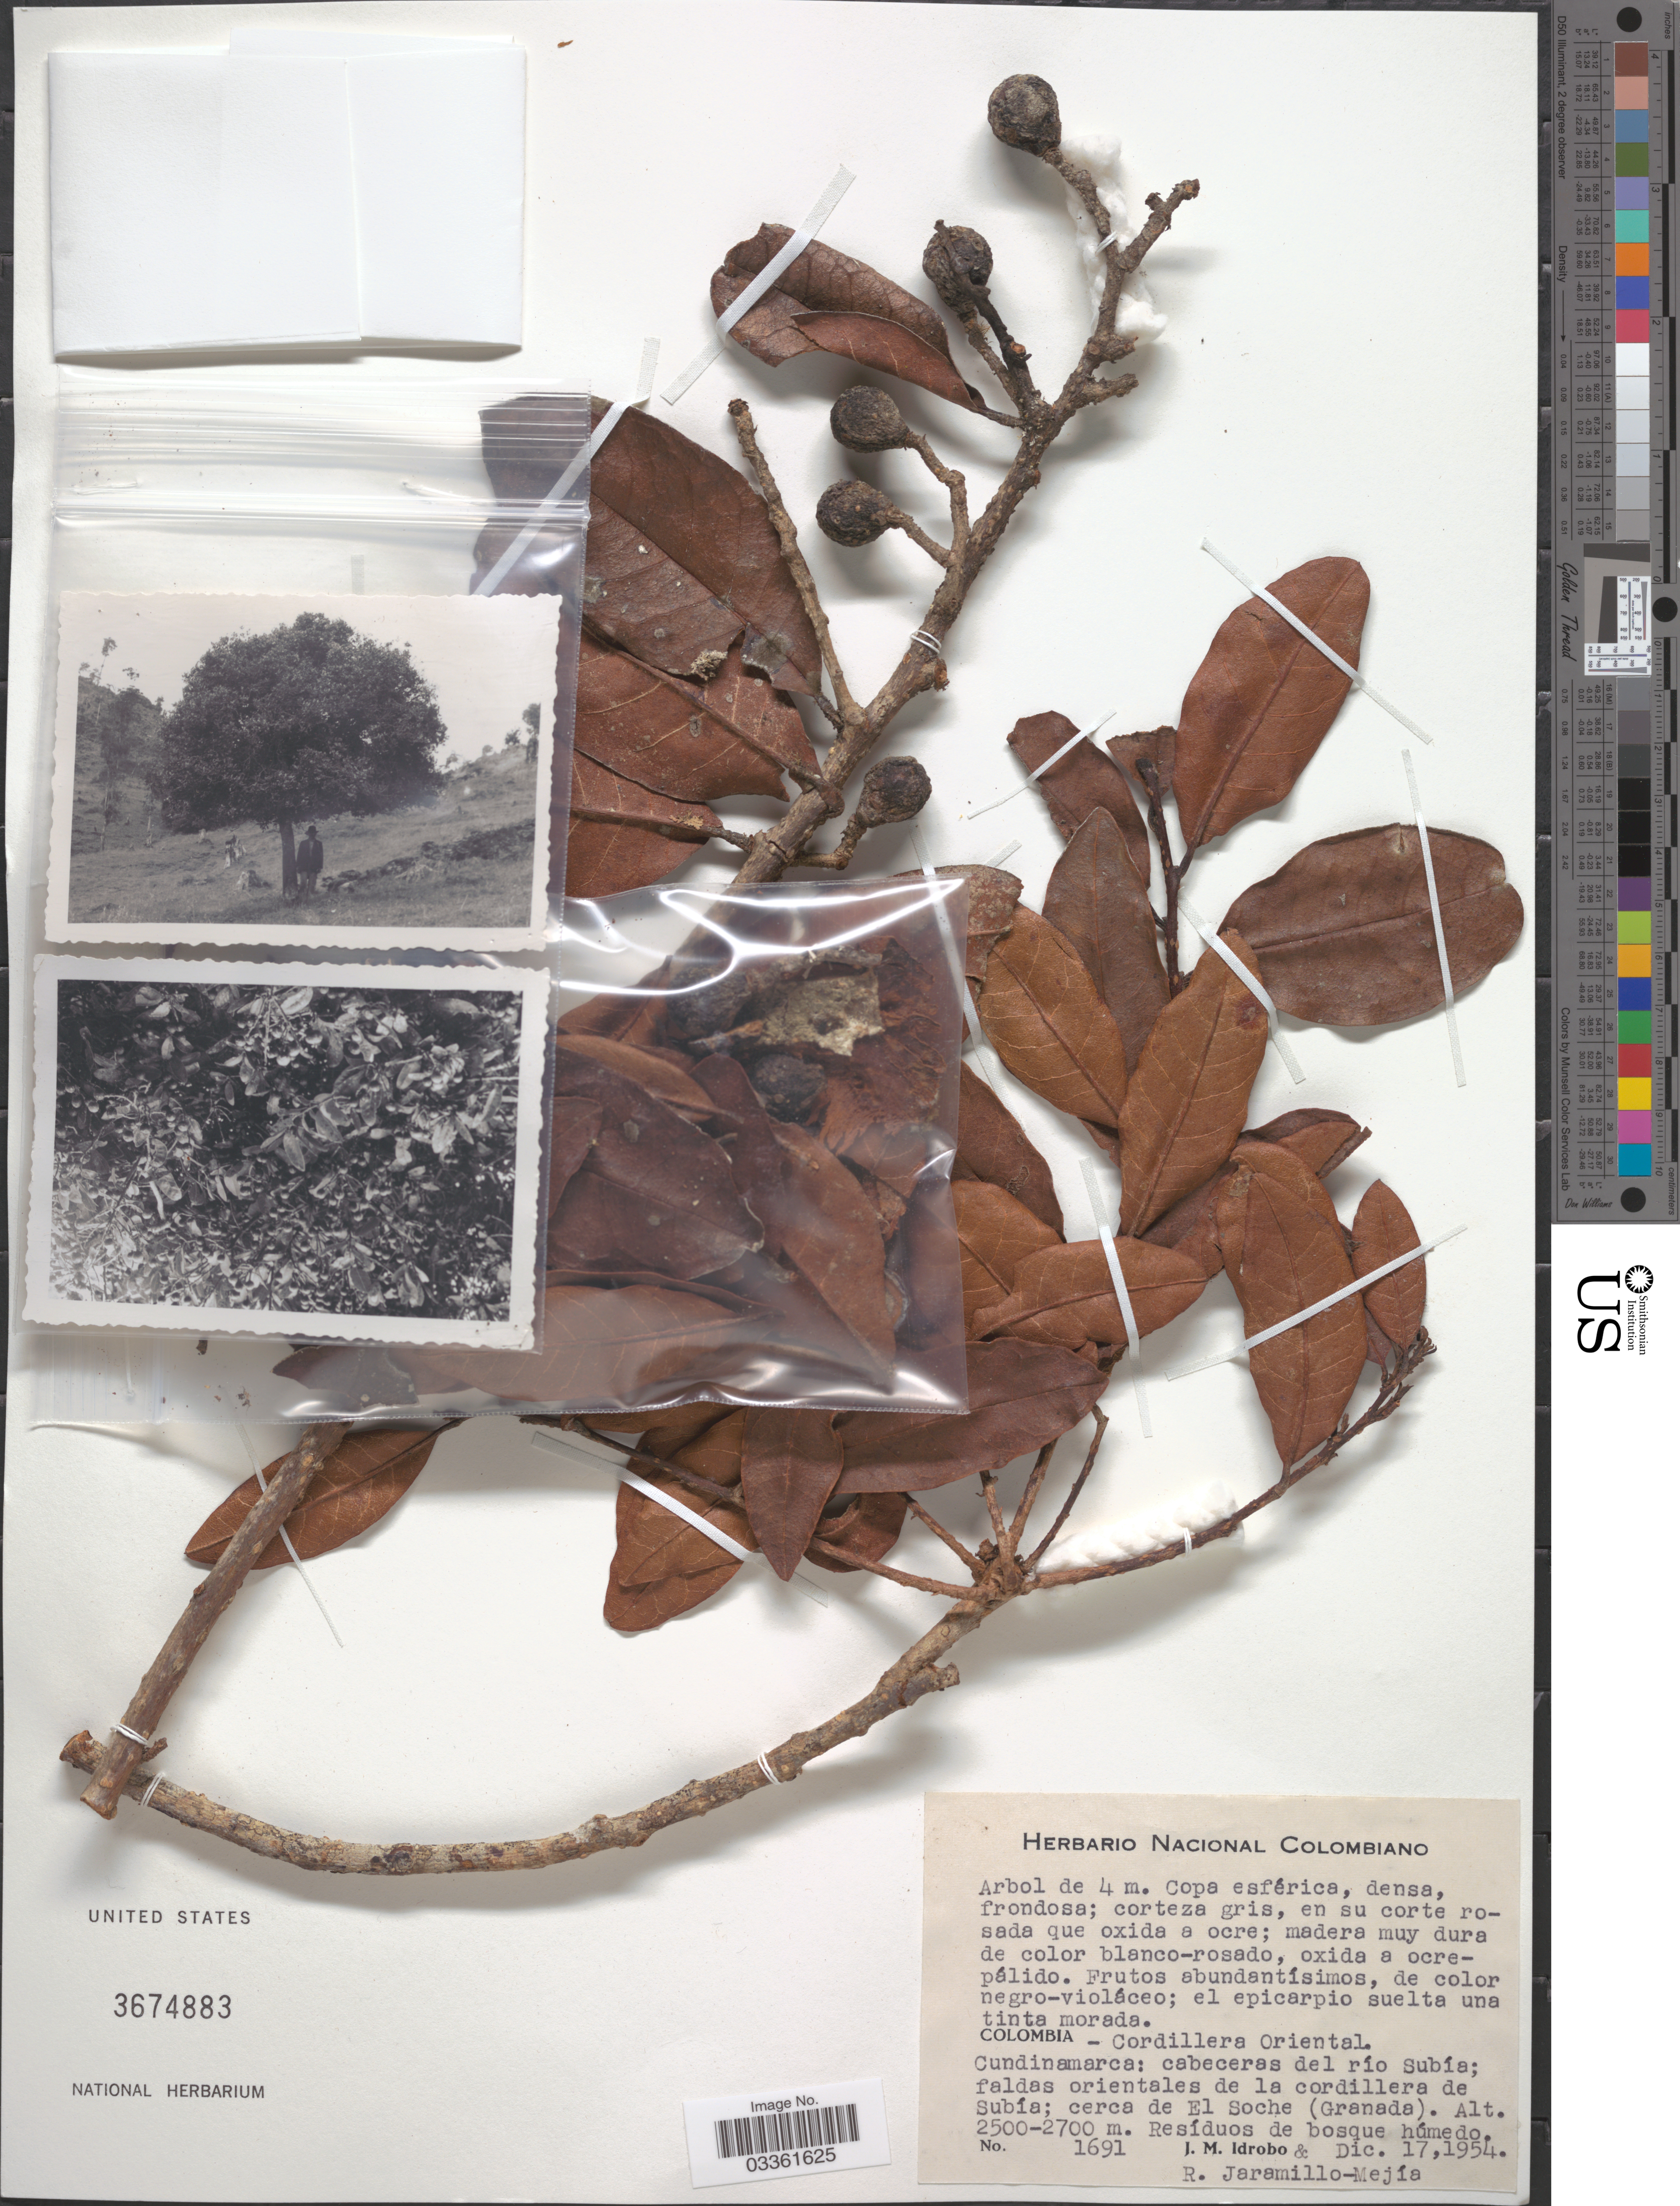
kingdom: Plantae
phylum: Tracheophyta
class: Magnoliopsida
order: Proteales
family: Sabiaceae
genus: Meliosma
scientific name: Meliosma meridensis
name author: Lasser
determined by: Ávila, F. A.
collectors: J. M. Idrobo & R. Jaramillo M.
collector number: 1691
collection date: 1954-12-17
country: Colombia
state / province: Cundinamarca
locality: Cordillera Oriental. Cabeceras del río Subía; faldas orientales de la cordillera de Subía; cerca de El Soche (Granada).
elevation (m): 2500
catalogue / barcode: US 3674883